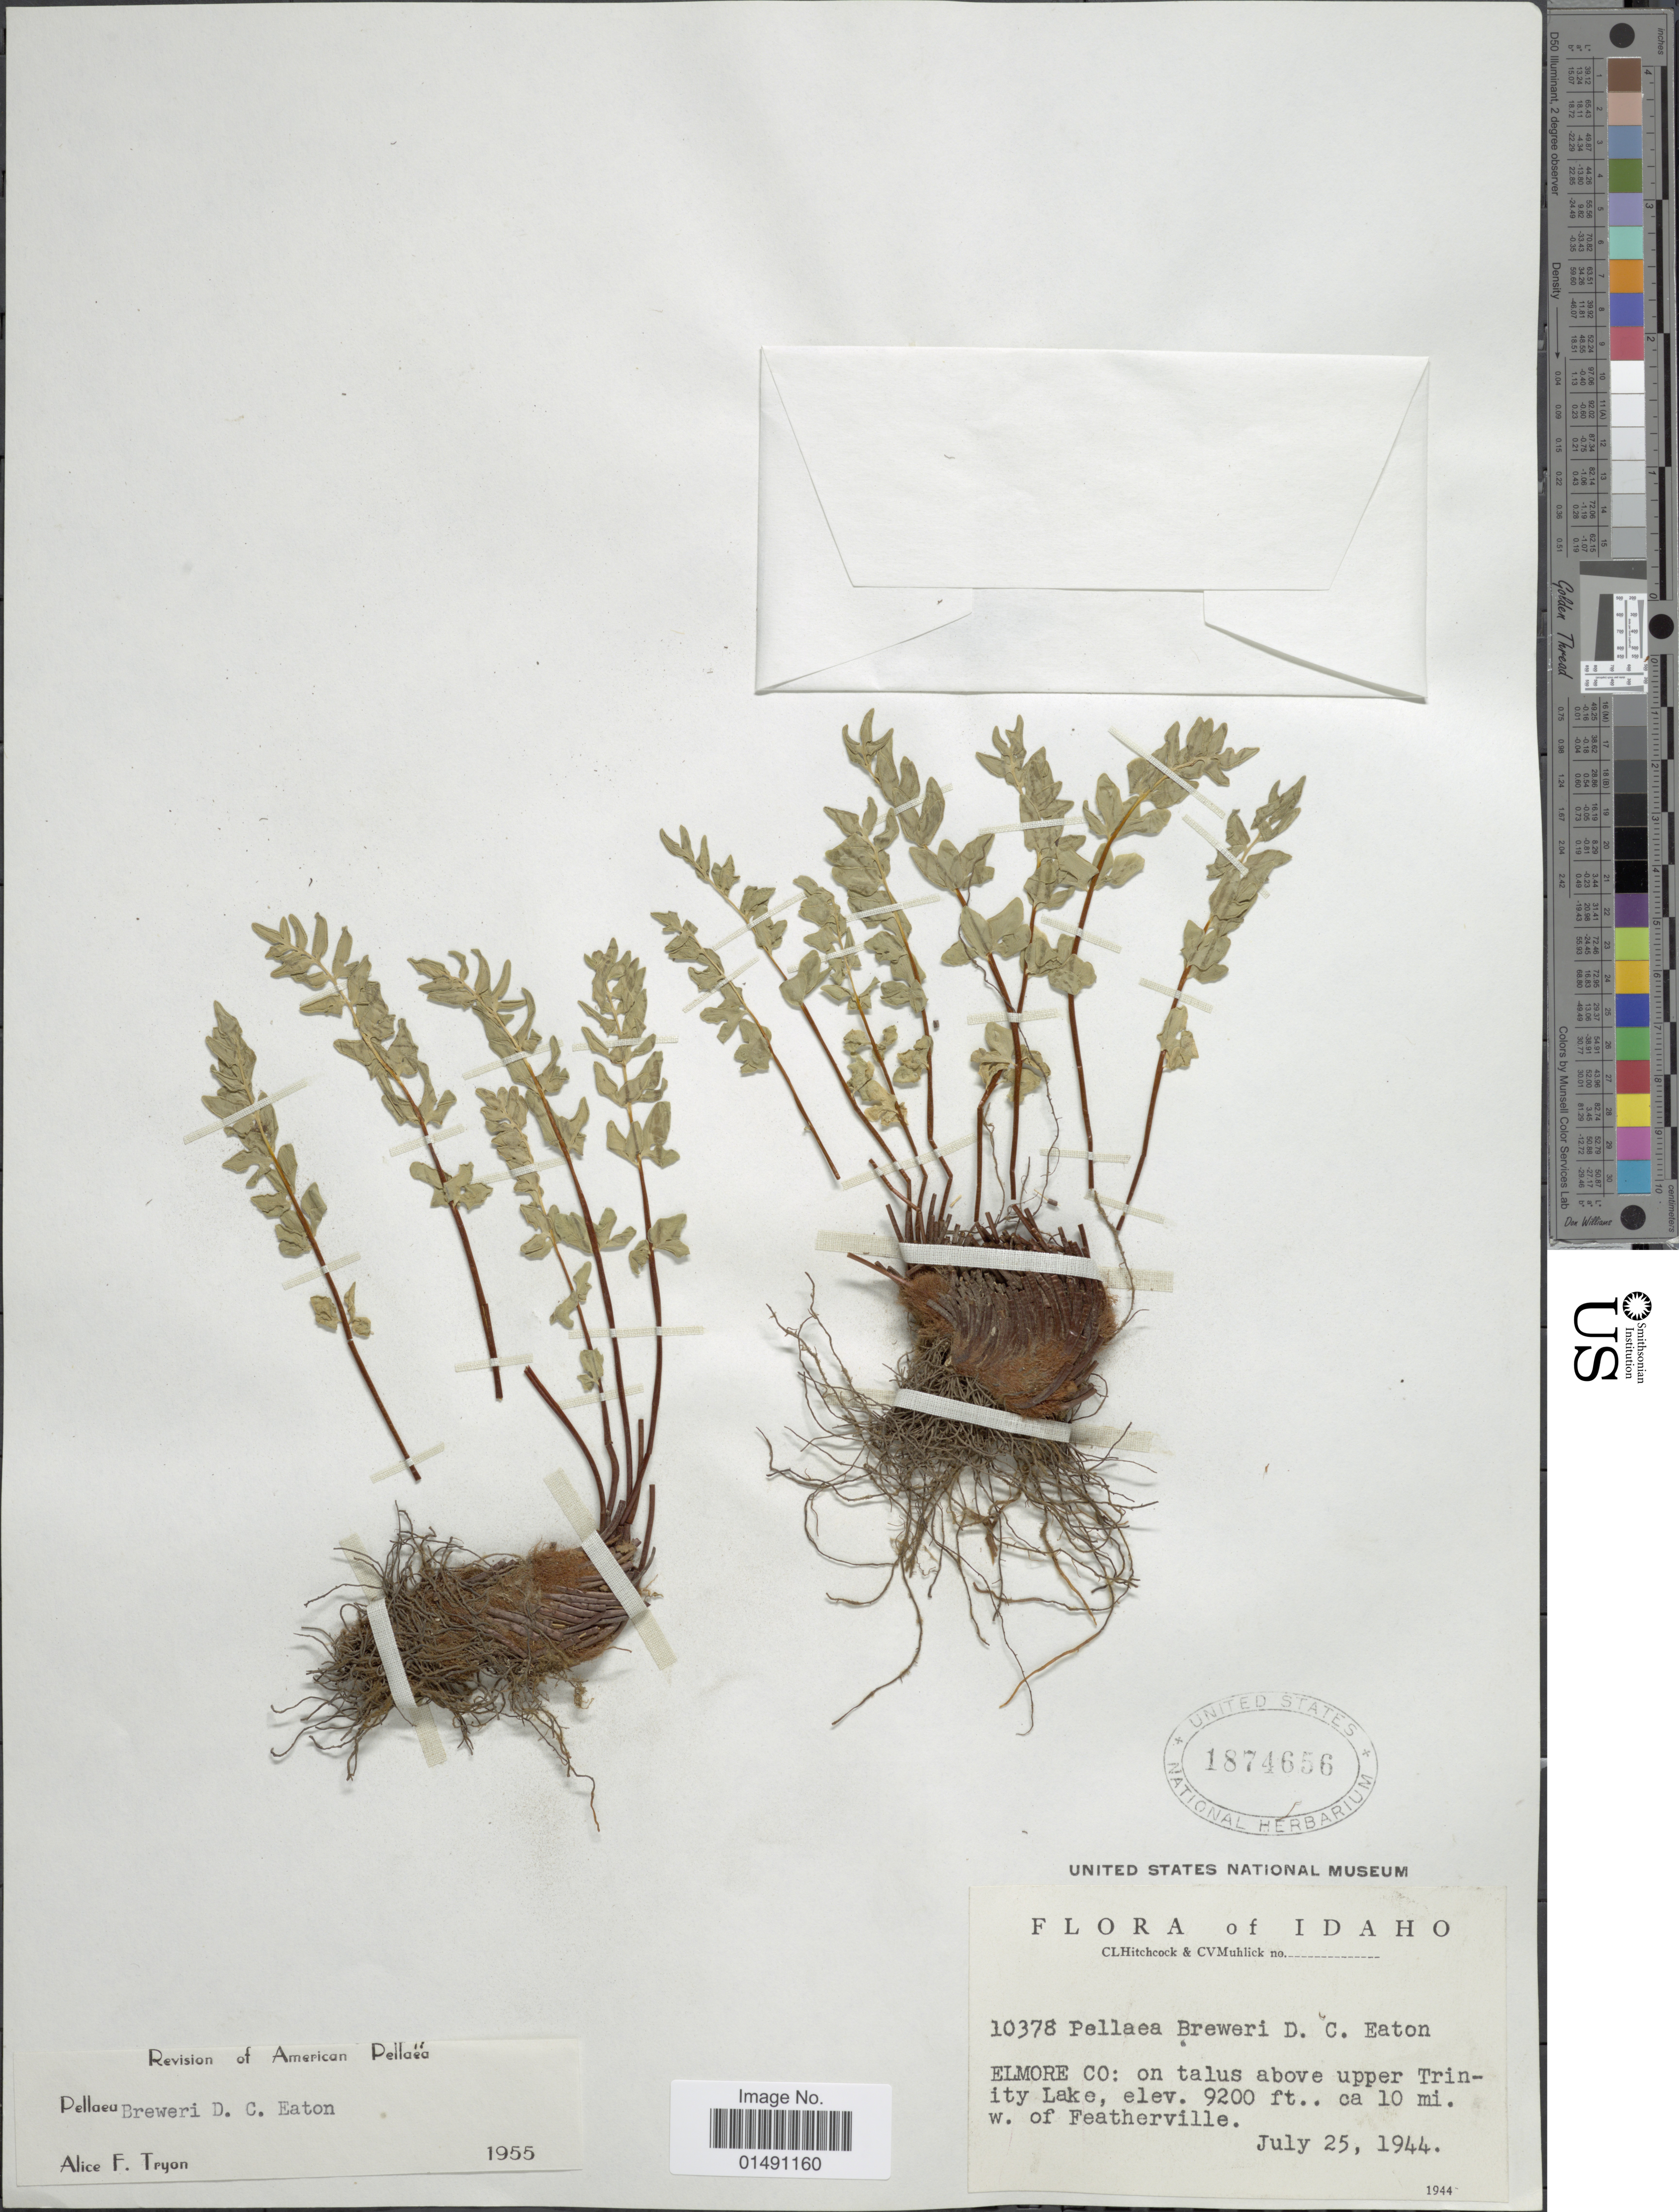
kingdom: Plantae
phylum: Tracheophyta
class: Polypodiopsida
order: Polypodiales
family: Pteridaceae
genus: Pellaea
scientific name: Pellaea breweri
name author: D.C. Eaton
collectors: C. L. Hitchcock & C. V. Muhlick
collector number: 10378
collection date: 1944-07-25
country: United States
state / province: Idaho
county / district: Elmore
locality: on talus above upper Trinity Lake, ca 10 mi. w of Featherville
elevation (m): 2804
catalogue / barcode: US 1874656